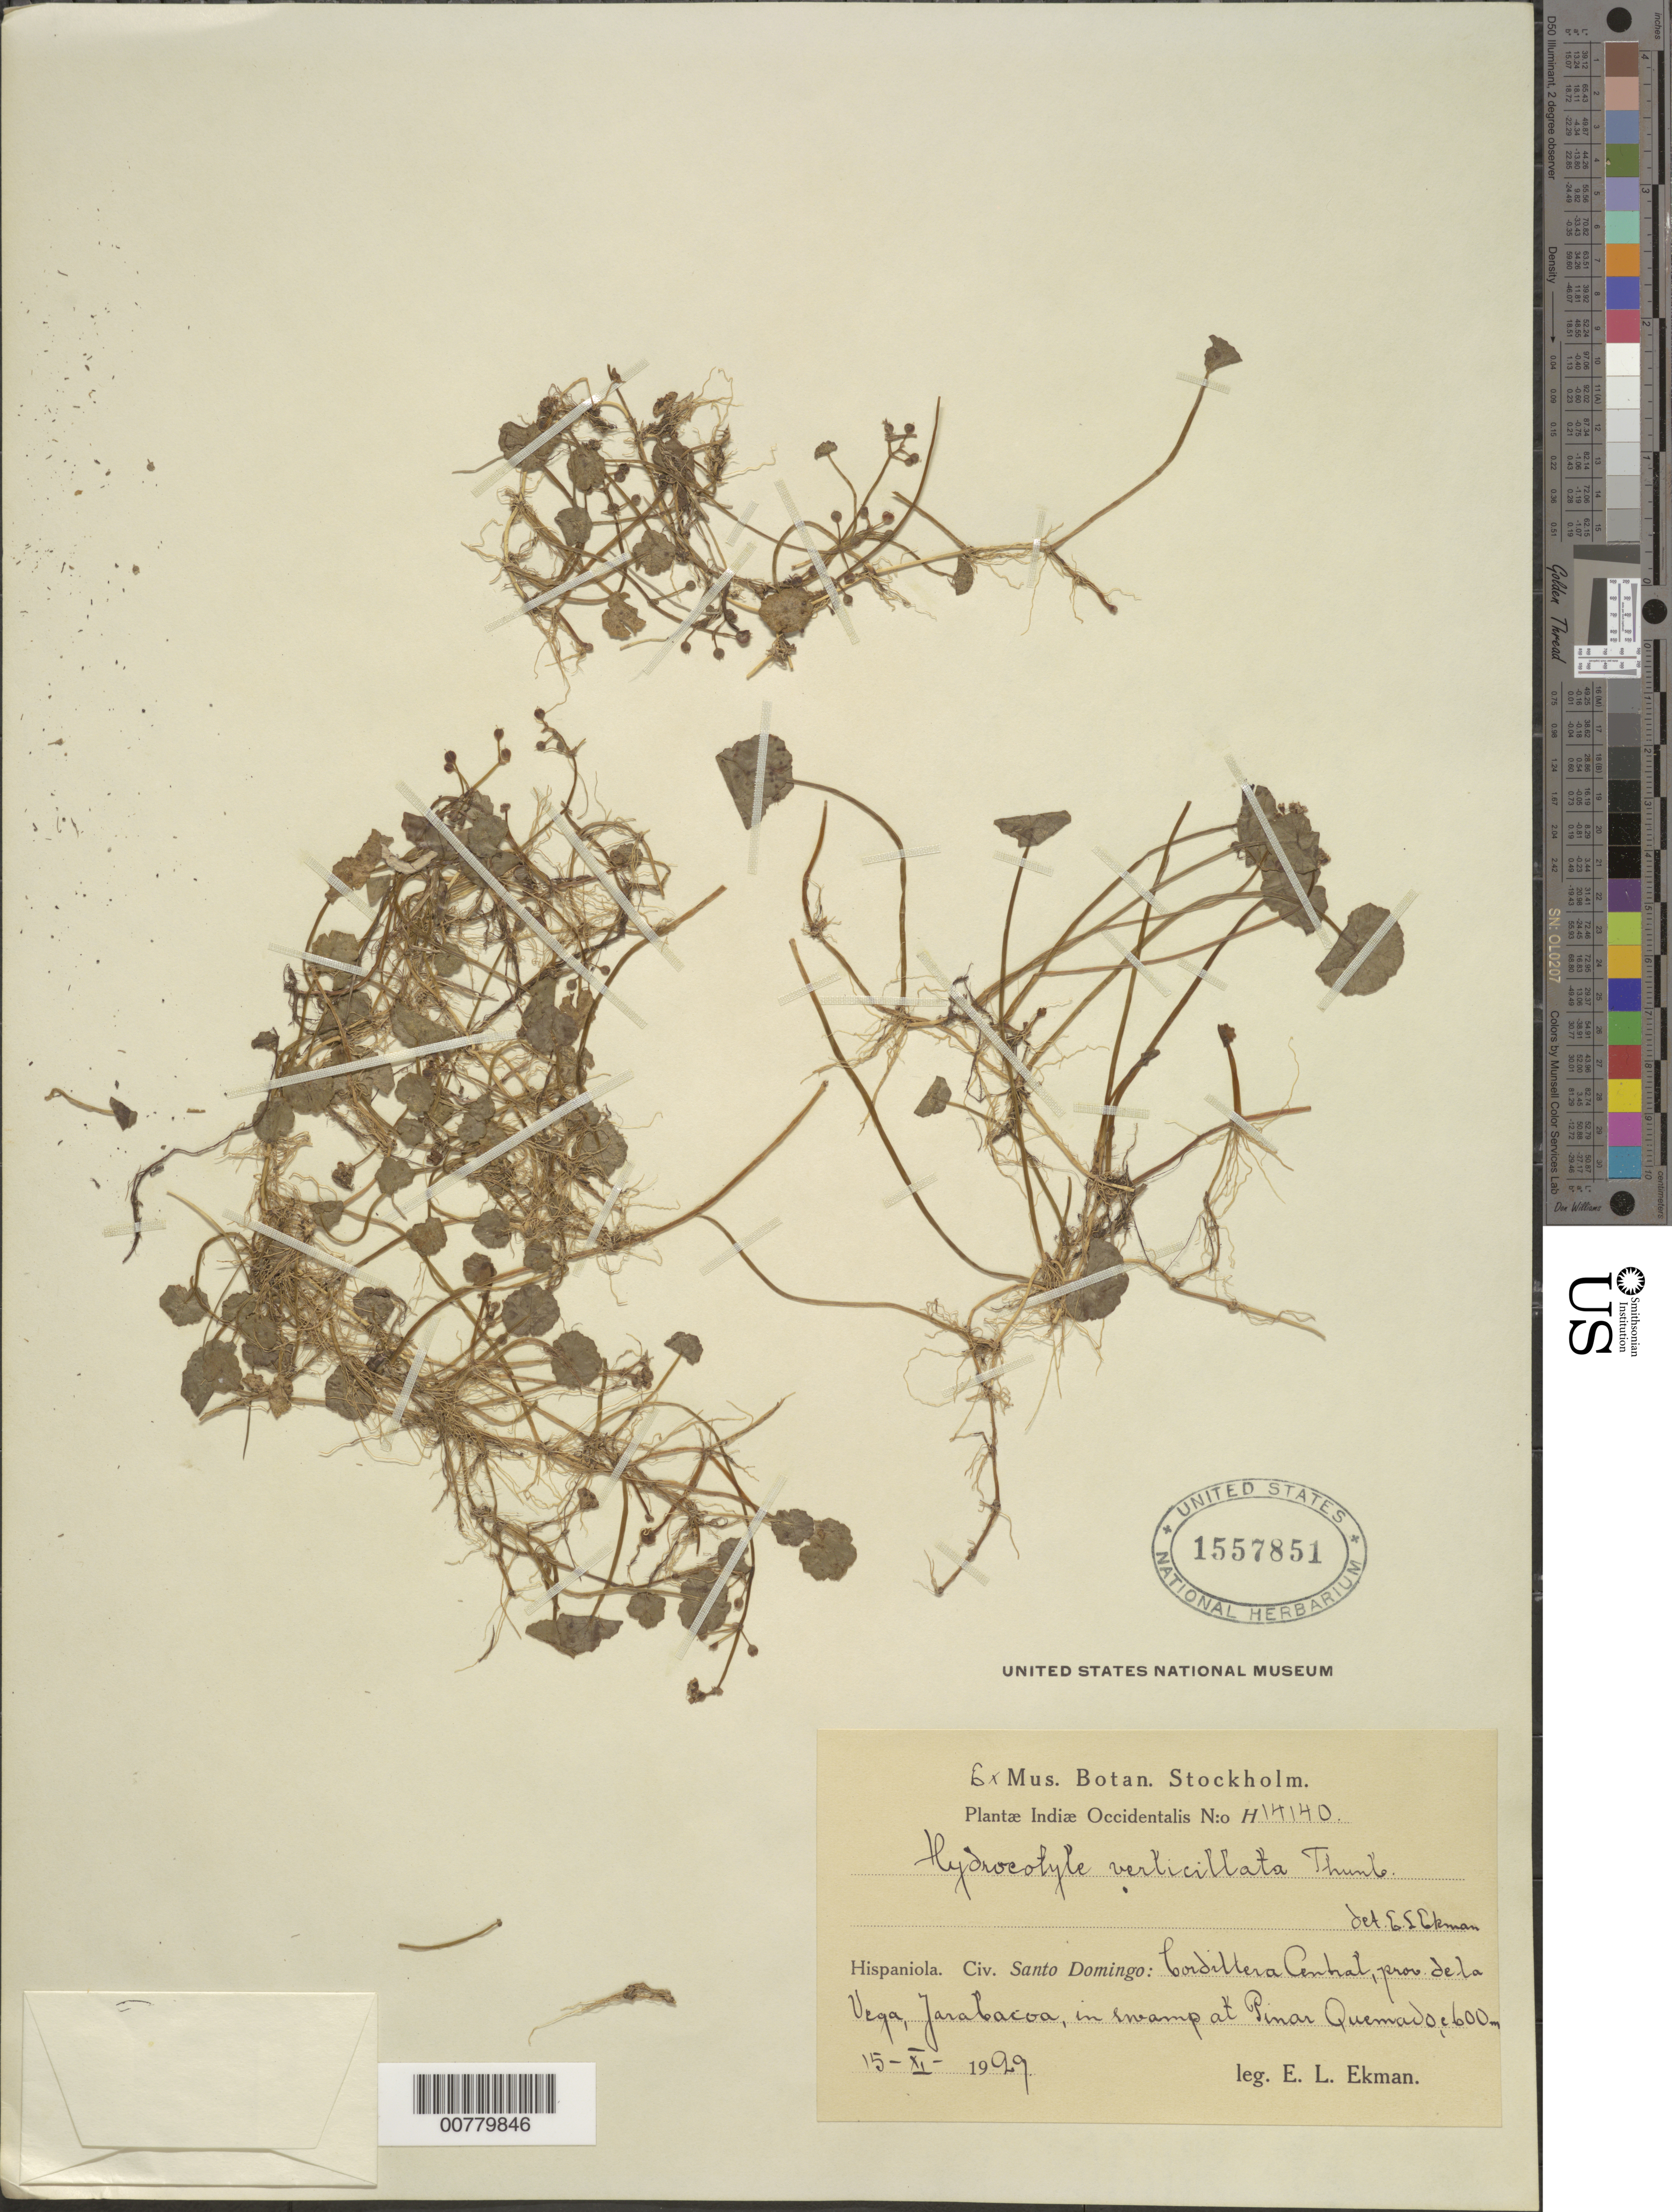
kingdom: Plantae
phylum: Tracheophyta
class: Magnoliopsida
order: Apiales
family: Araliaceae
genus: Hydrocotyle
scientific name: Hydrocotyle verticillata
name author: Thunb.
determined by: Ekman, E. L.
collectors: E. L. Ekman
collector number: H 14140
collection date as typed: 15 Nov 1929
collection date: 1929-11-15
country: Dominican Republic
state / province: La Vega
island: Hispaniola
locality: Cordillera Central, Jarabacoa, swamp at Pinar Quemado.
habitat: In swamp.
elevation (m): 600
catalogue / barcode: US 1557851